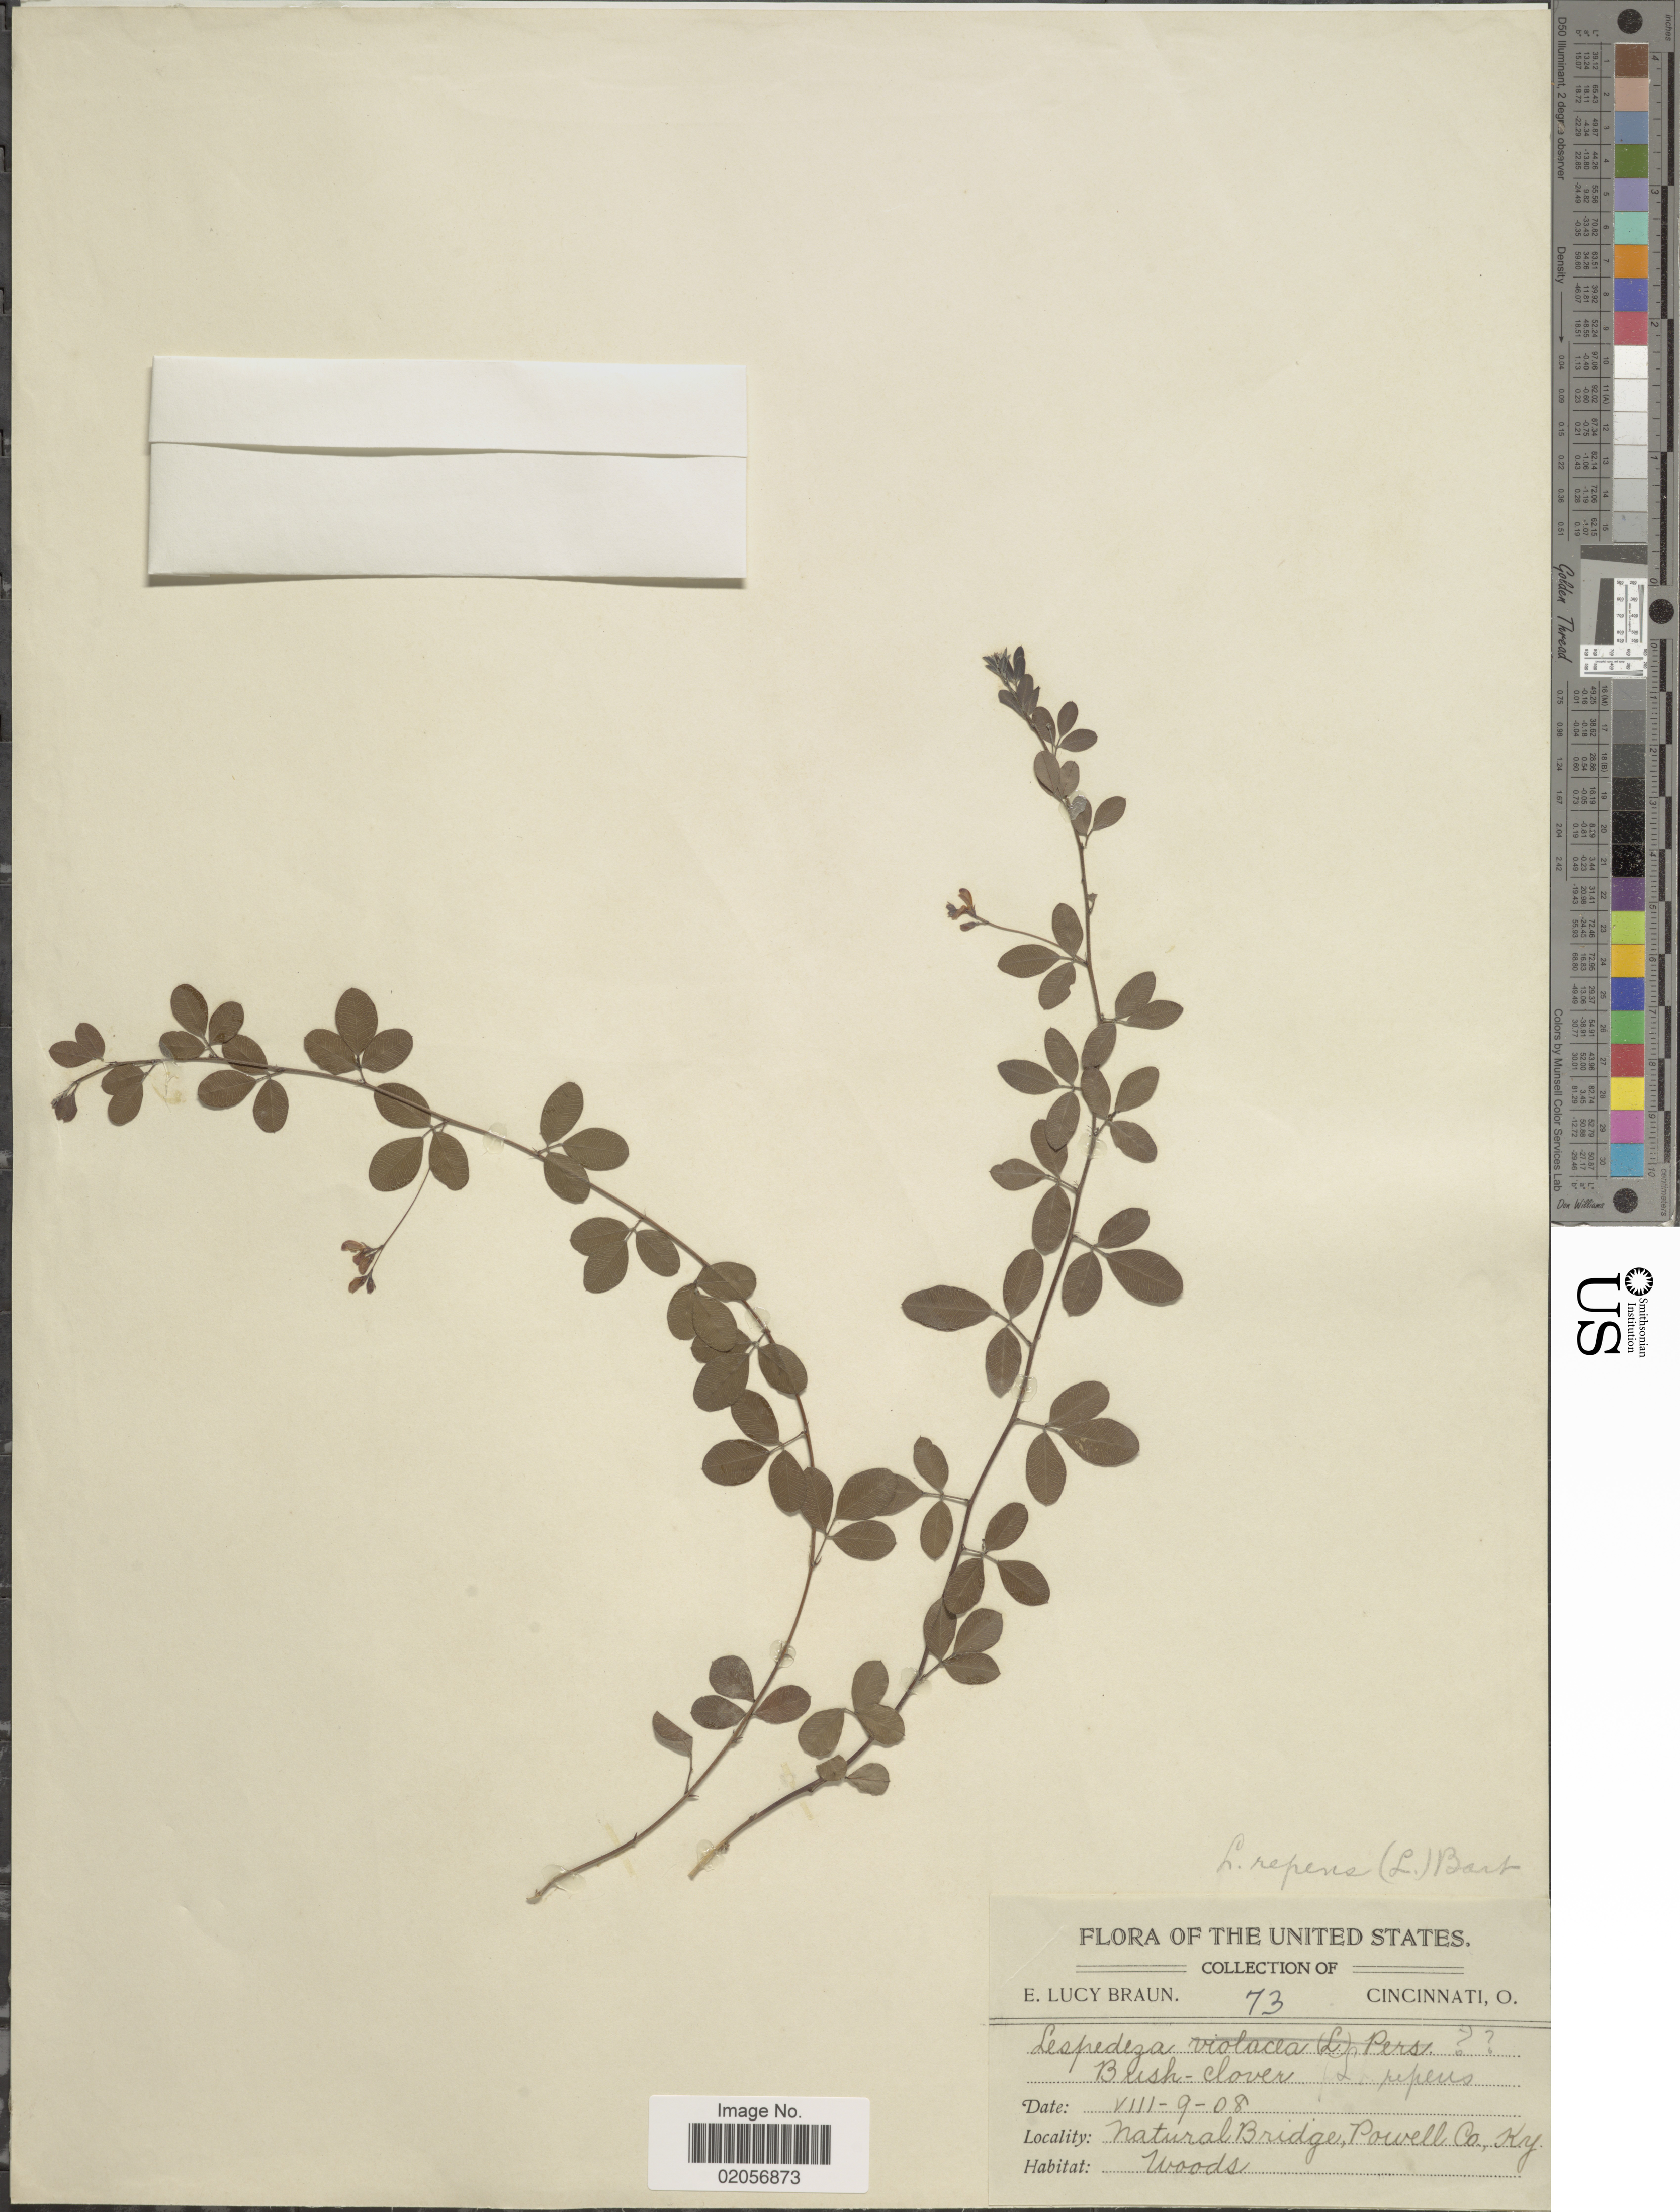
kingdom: Plantae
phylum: Tracheophyta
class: Magnoliopsida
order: Fabales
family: Fabaceae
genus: Lespedeza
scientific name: Lespedeza repens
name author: (L.) W.P.C. Barton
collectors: E. L. Braun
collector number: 73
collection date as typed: Transcribed d/m/y: 9/8/08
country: United States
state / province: Kentucky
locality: Natural Bridge, Powell Co